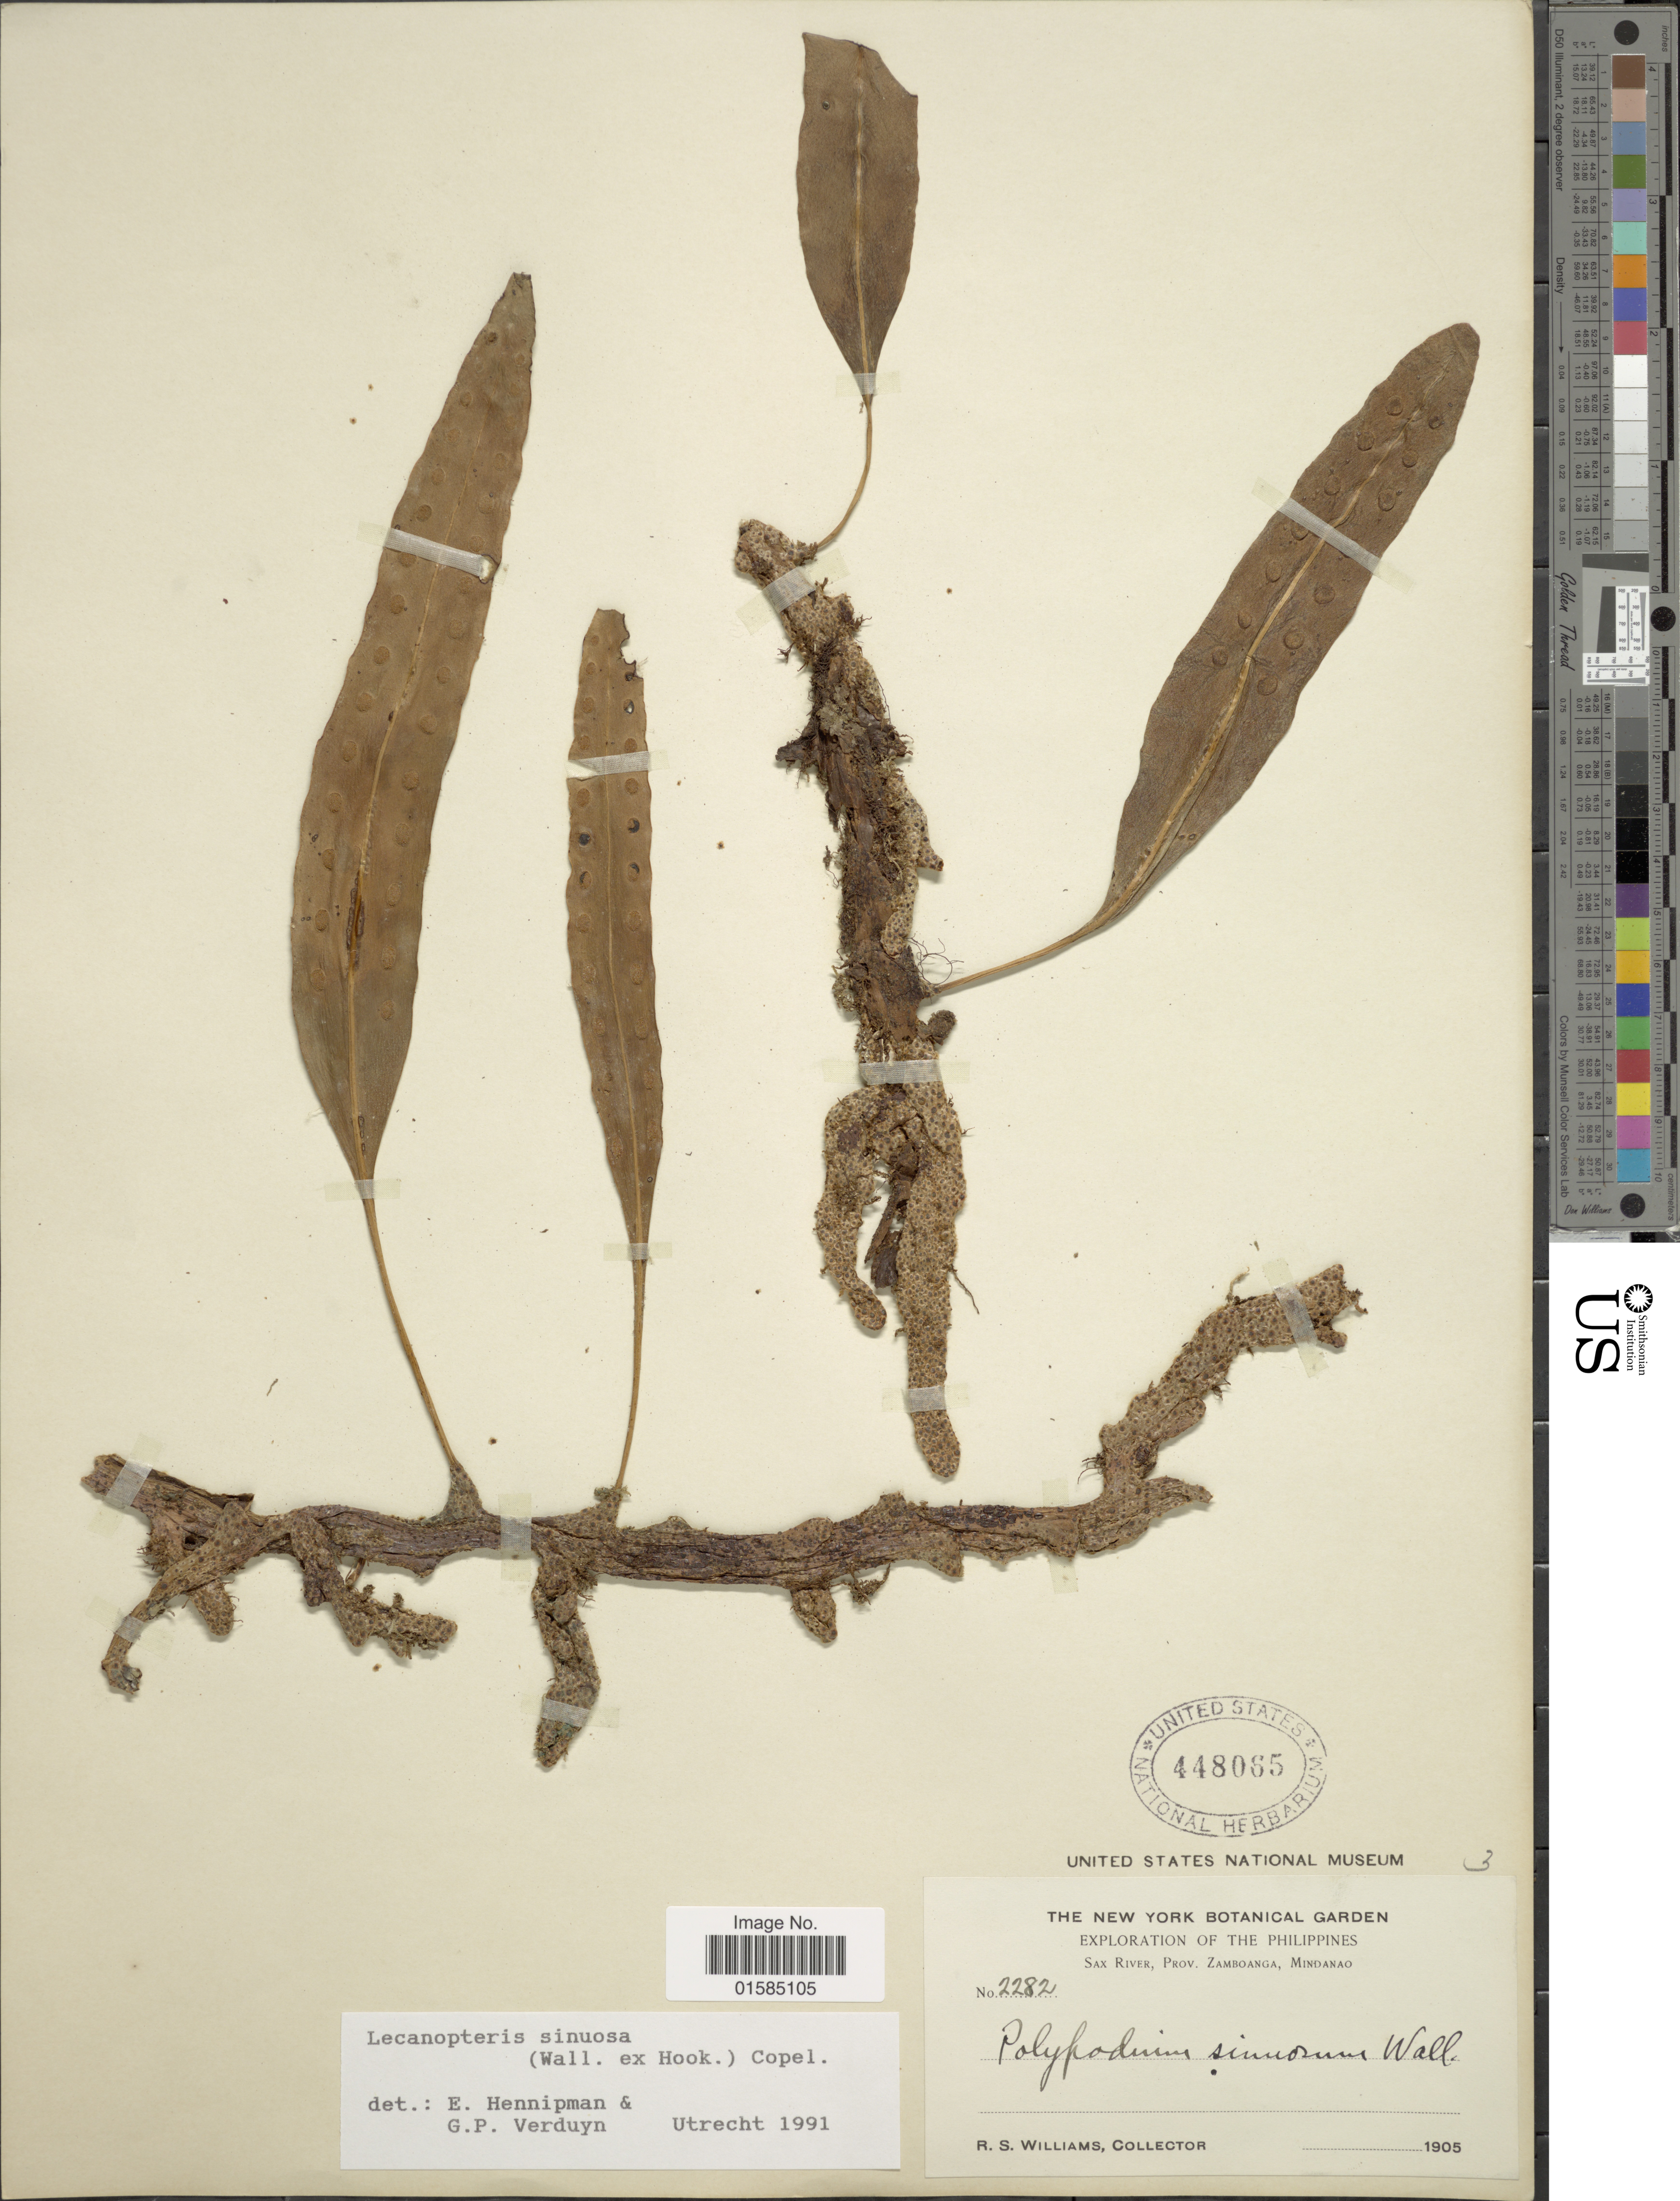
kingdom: Plantae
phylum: Tracheophyta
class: Polypodiopsida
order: Polypodiales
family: Polypodiaceae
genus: Lecanopteris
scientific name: Lecanopteris sinuosa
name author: (Wall. ex Hook.) Copel.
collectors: R. S. Williams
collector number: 2282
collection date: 1905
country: Philippines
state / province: Zamboanga Peninsula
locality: The Philippines, Sax River, Prov. Zamboanga, Mindanao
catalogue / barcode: US 448065